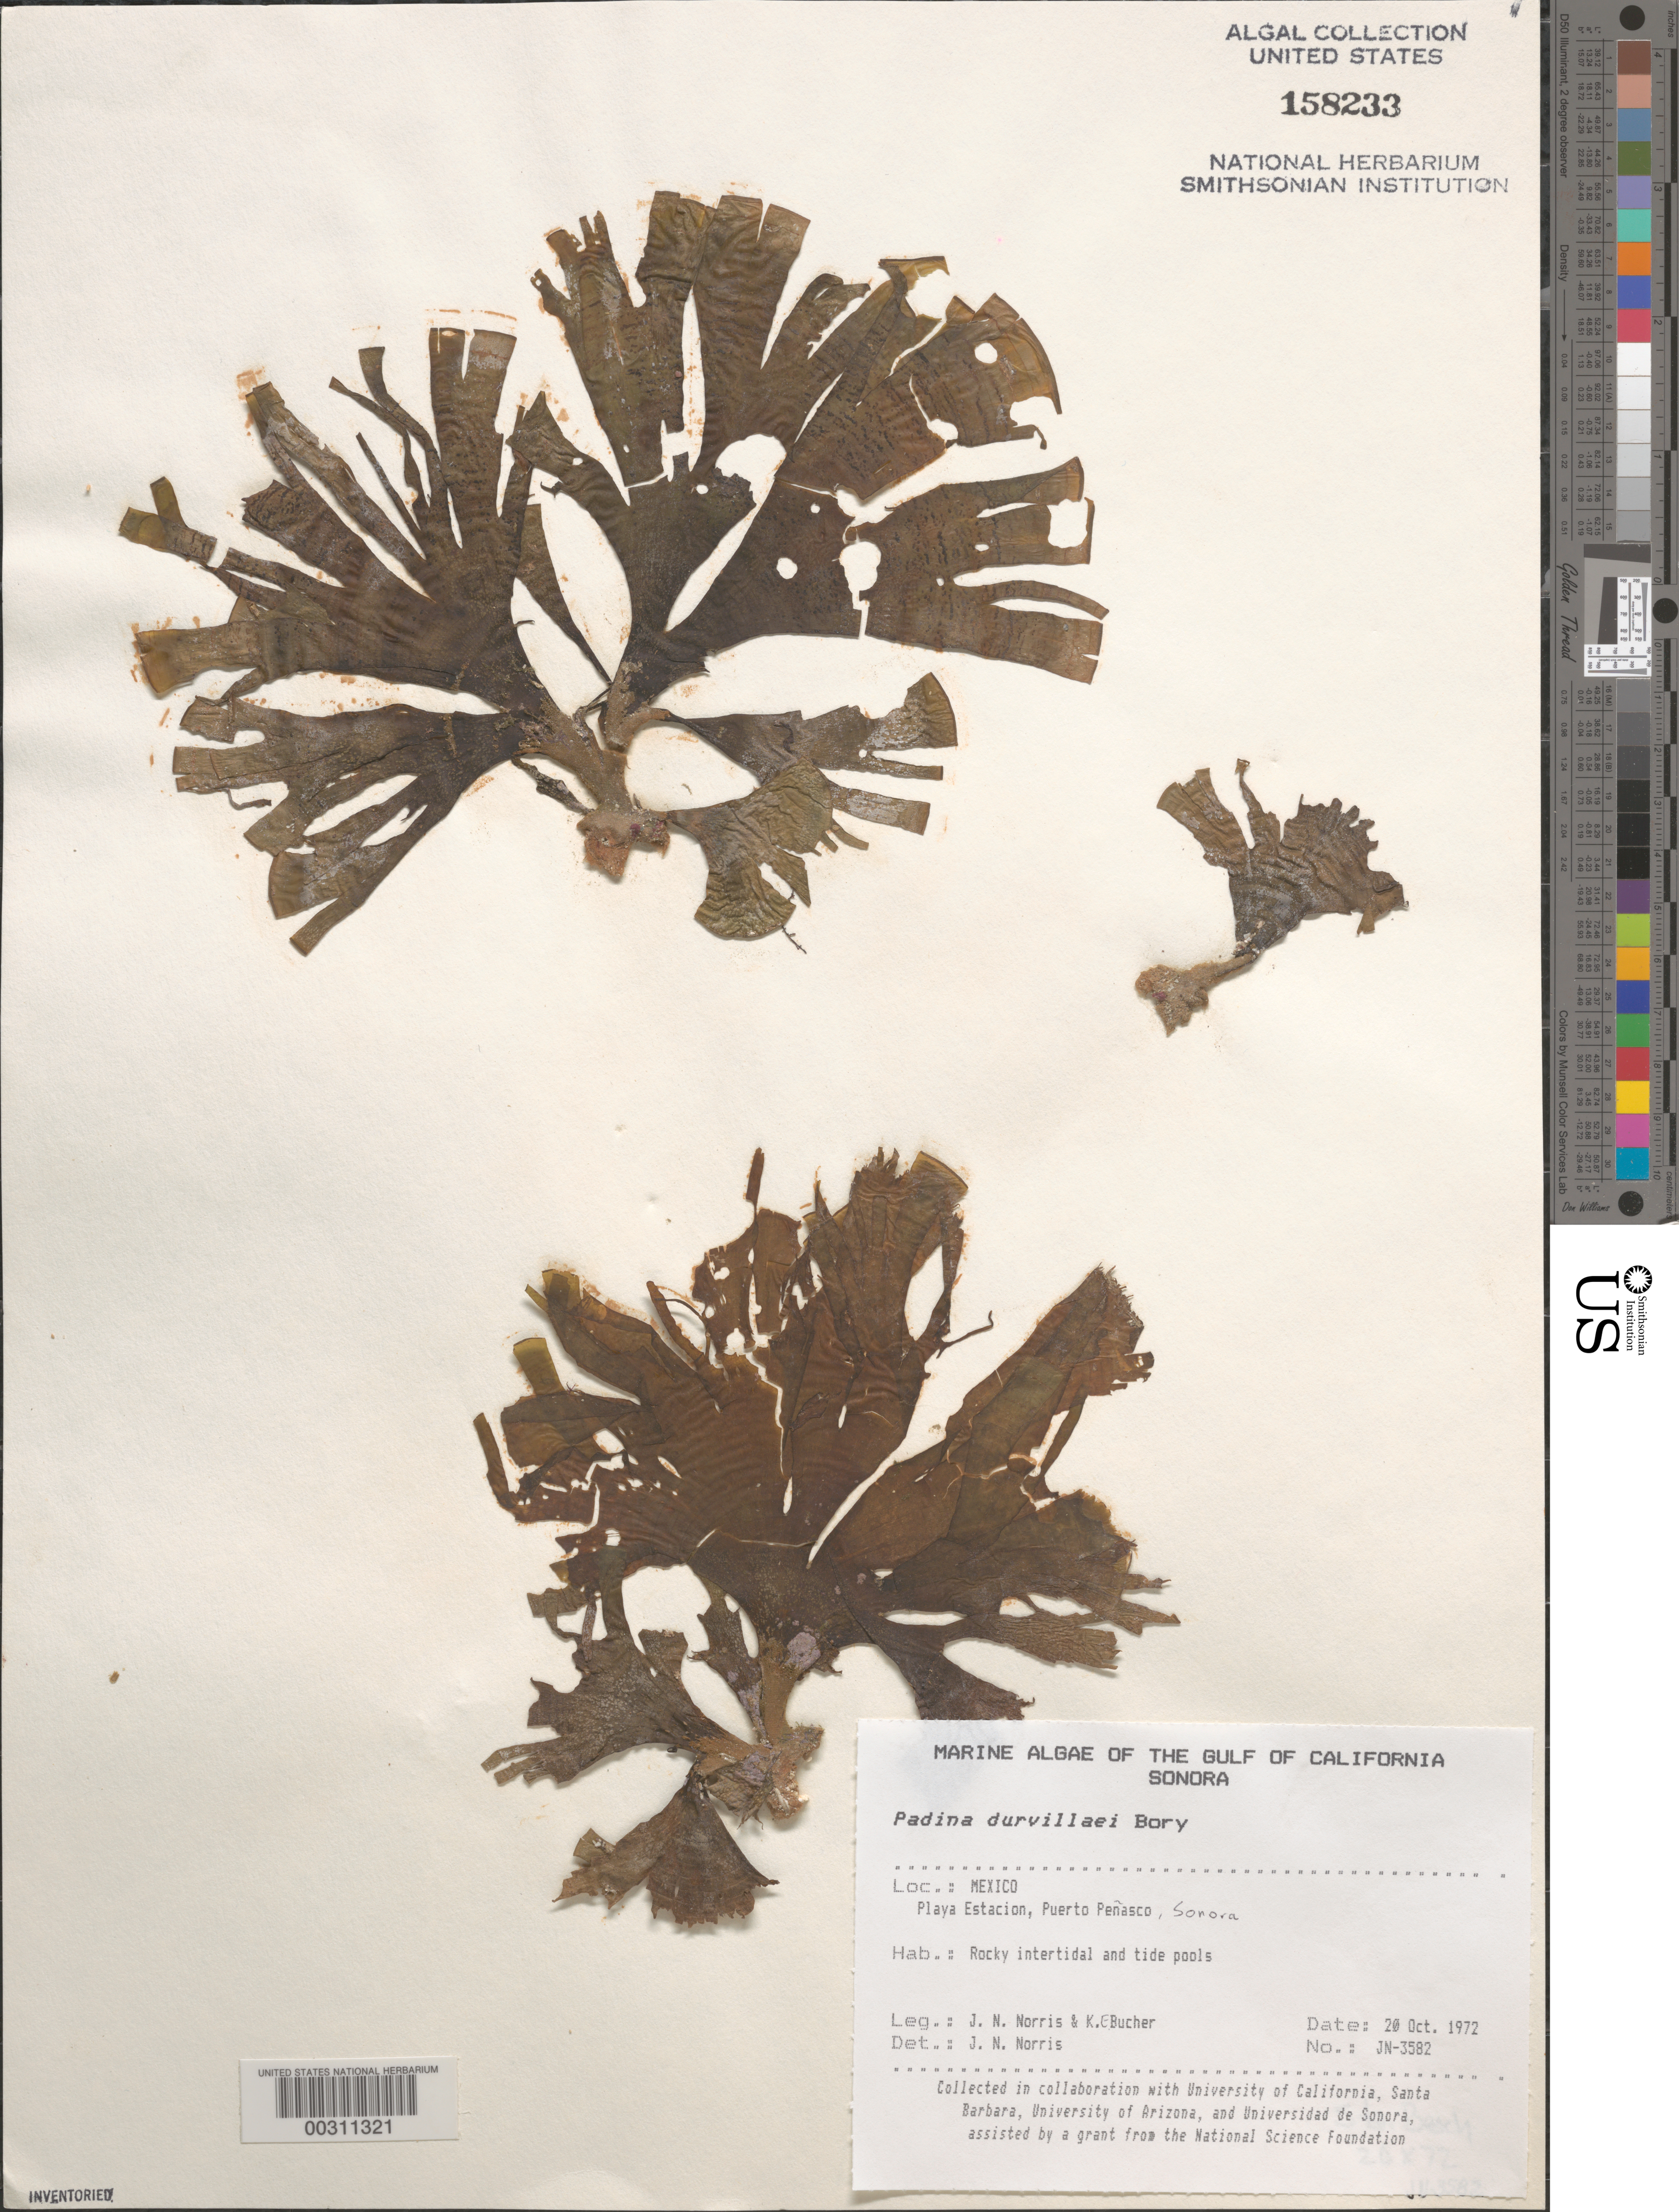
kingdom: Chromista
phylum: Ochrophyta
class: Phaeophyceae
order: Dictyotales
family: Dictyotaceae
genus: Padina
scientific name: Padina durvillaei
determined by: Norris, James N.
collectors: J. N. Norris & K. E. Bucher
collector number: JN-3582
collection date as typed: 20 Oct 1972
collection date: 1972-10-20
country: Mexico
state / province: Sonora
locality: Playa Estacion, Puerto Penasco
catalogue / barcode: US 158233